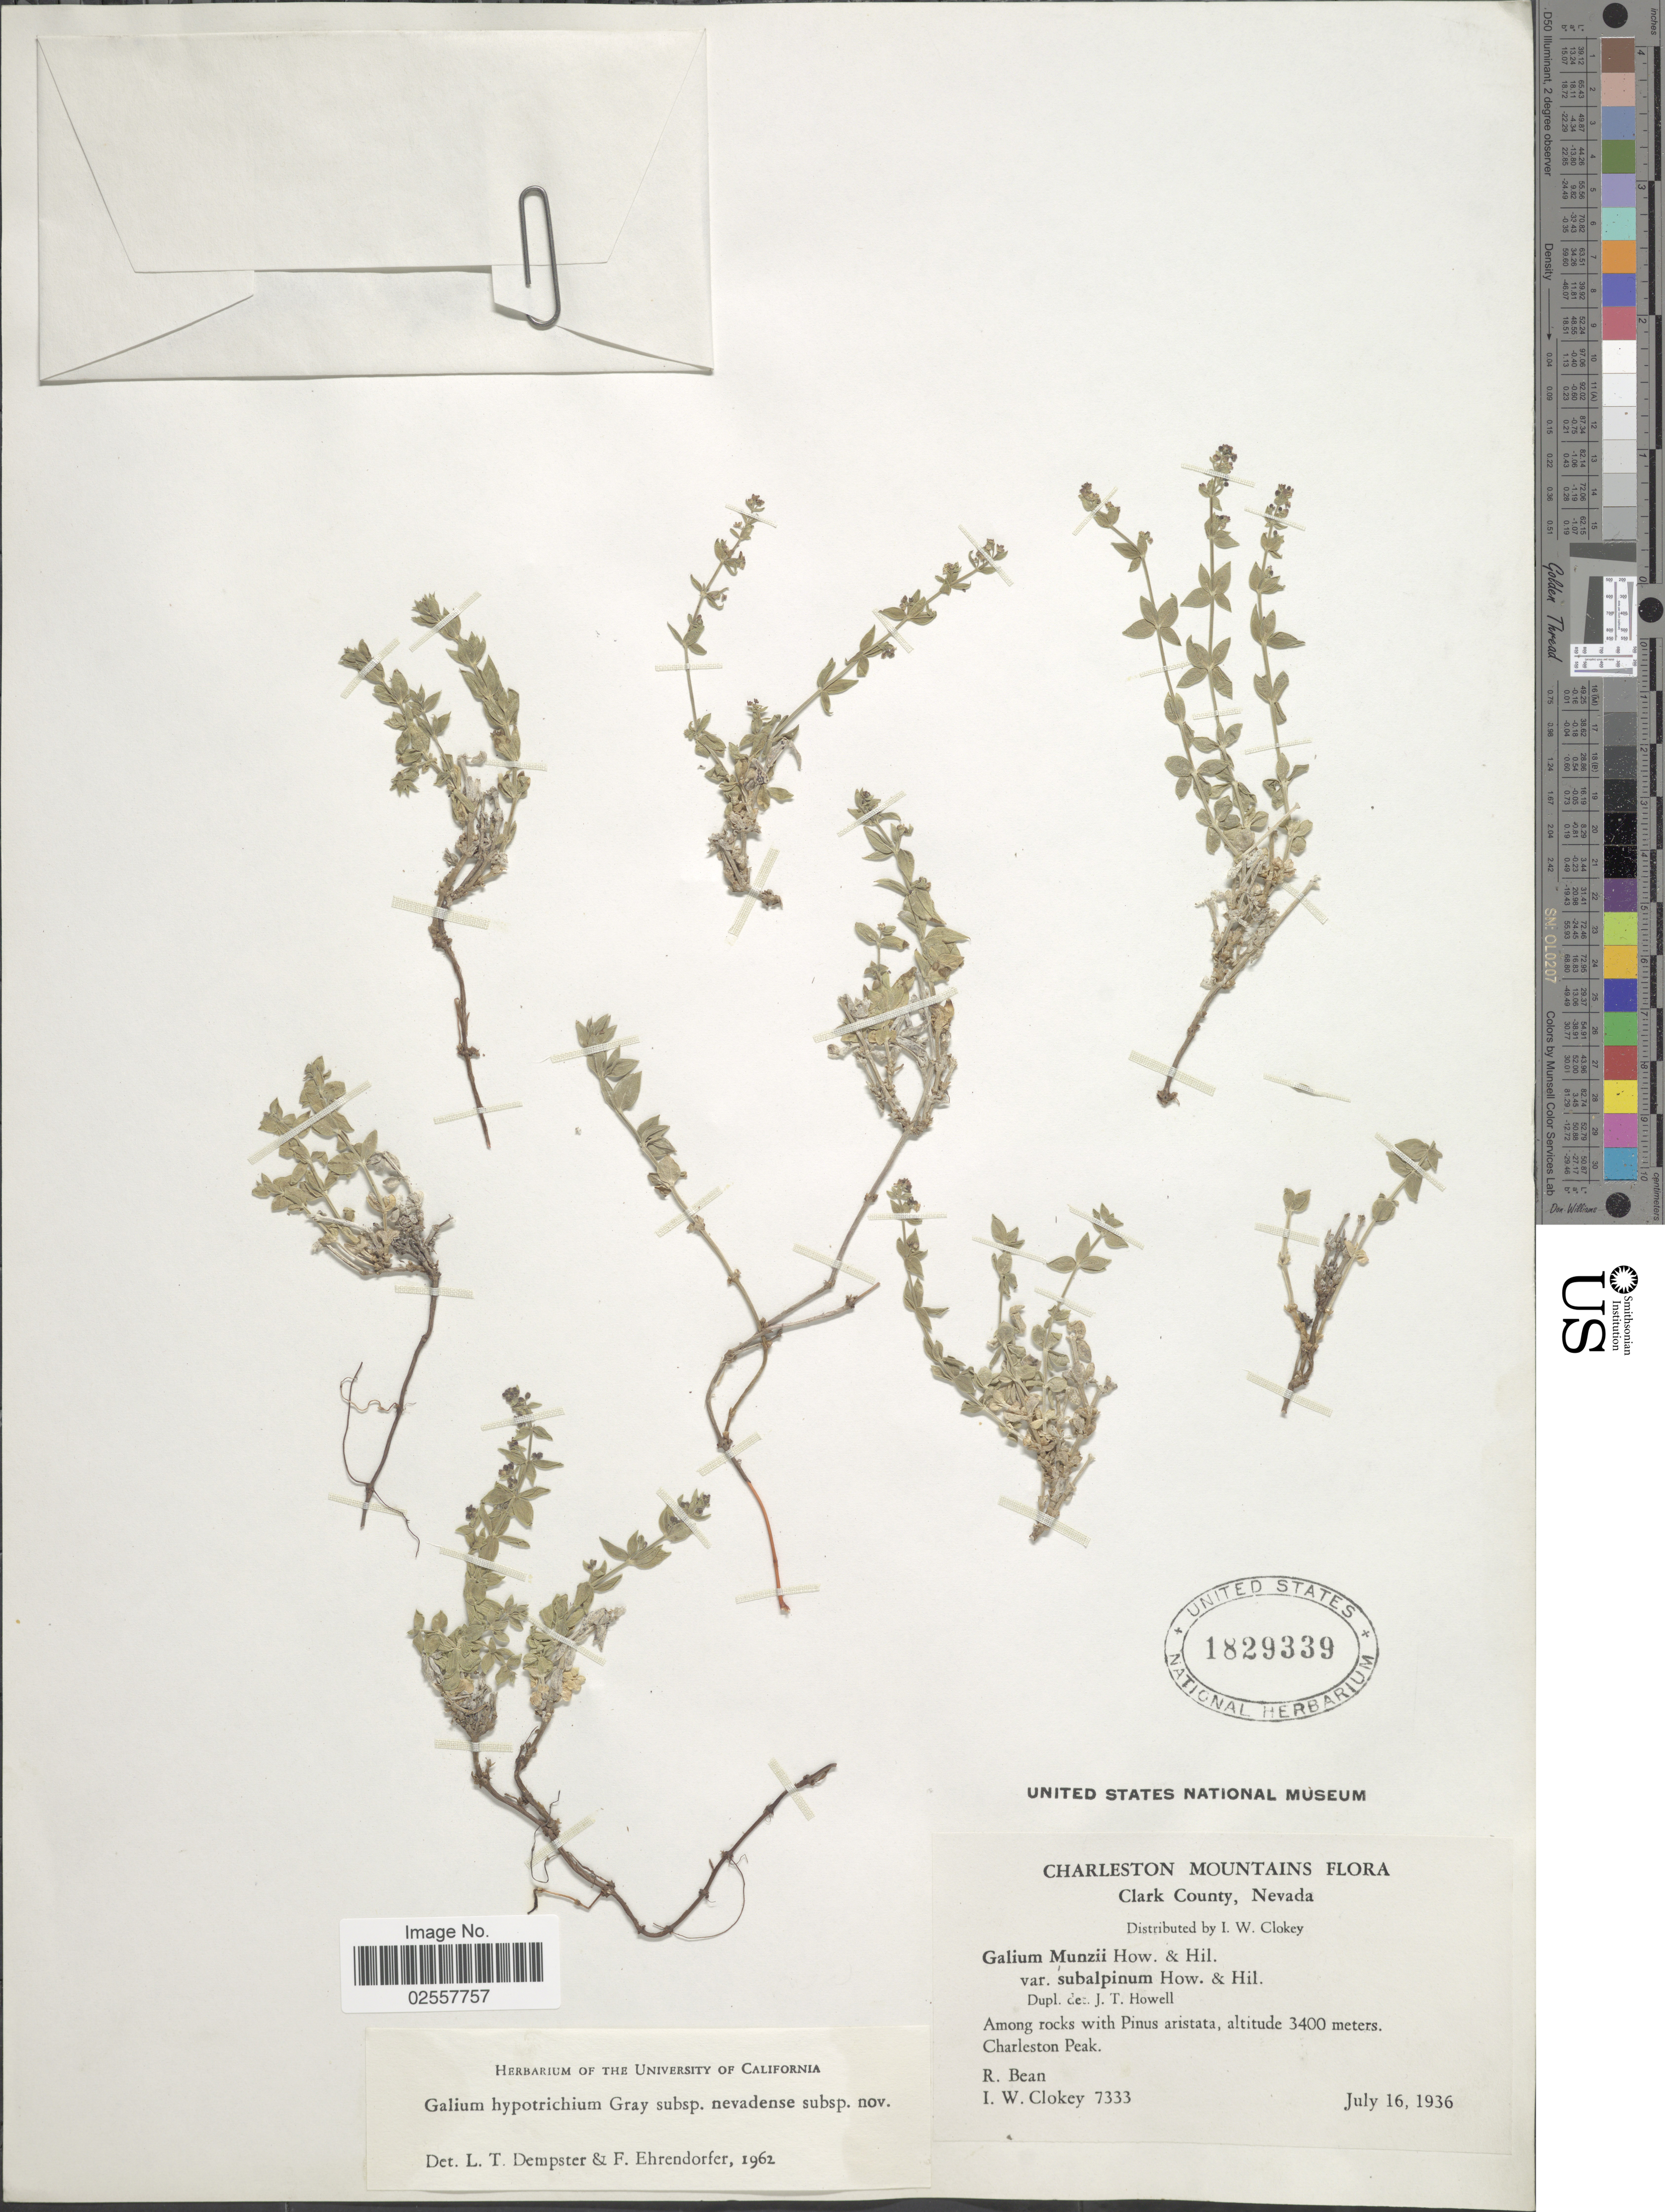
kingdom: Plantae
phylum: Tracheophyta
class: Magnoliopsida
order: Gentianales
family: Rubiaceae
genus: Galium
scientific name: Galium hypotrichium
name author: A. Gray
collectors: R. Bean & I. W. Clokey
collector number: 7333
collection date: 1936-07-16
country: United States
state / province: Nevada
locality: Charleston Mountains. Clark County. Among rocks. Charleston Peak.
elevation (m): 3400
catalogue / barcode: US 1829339